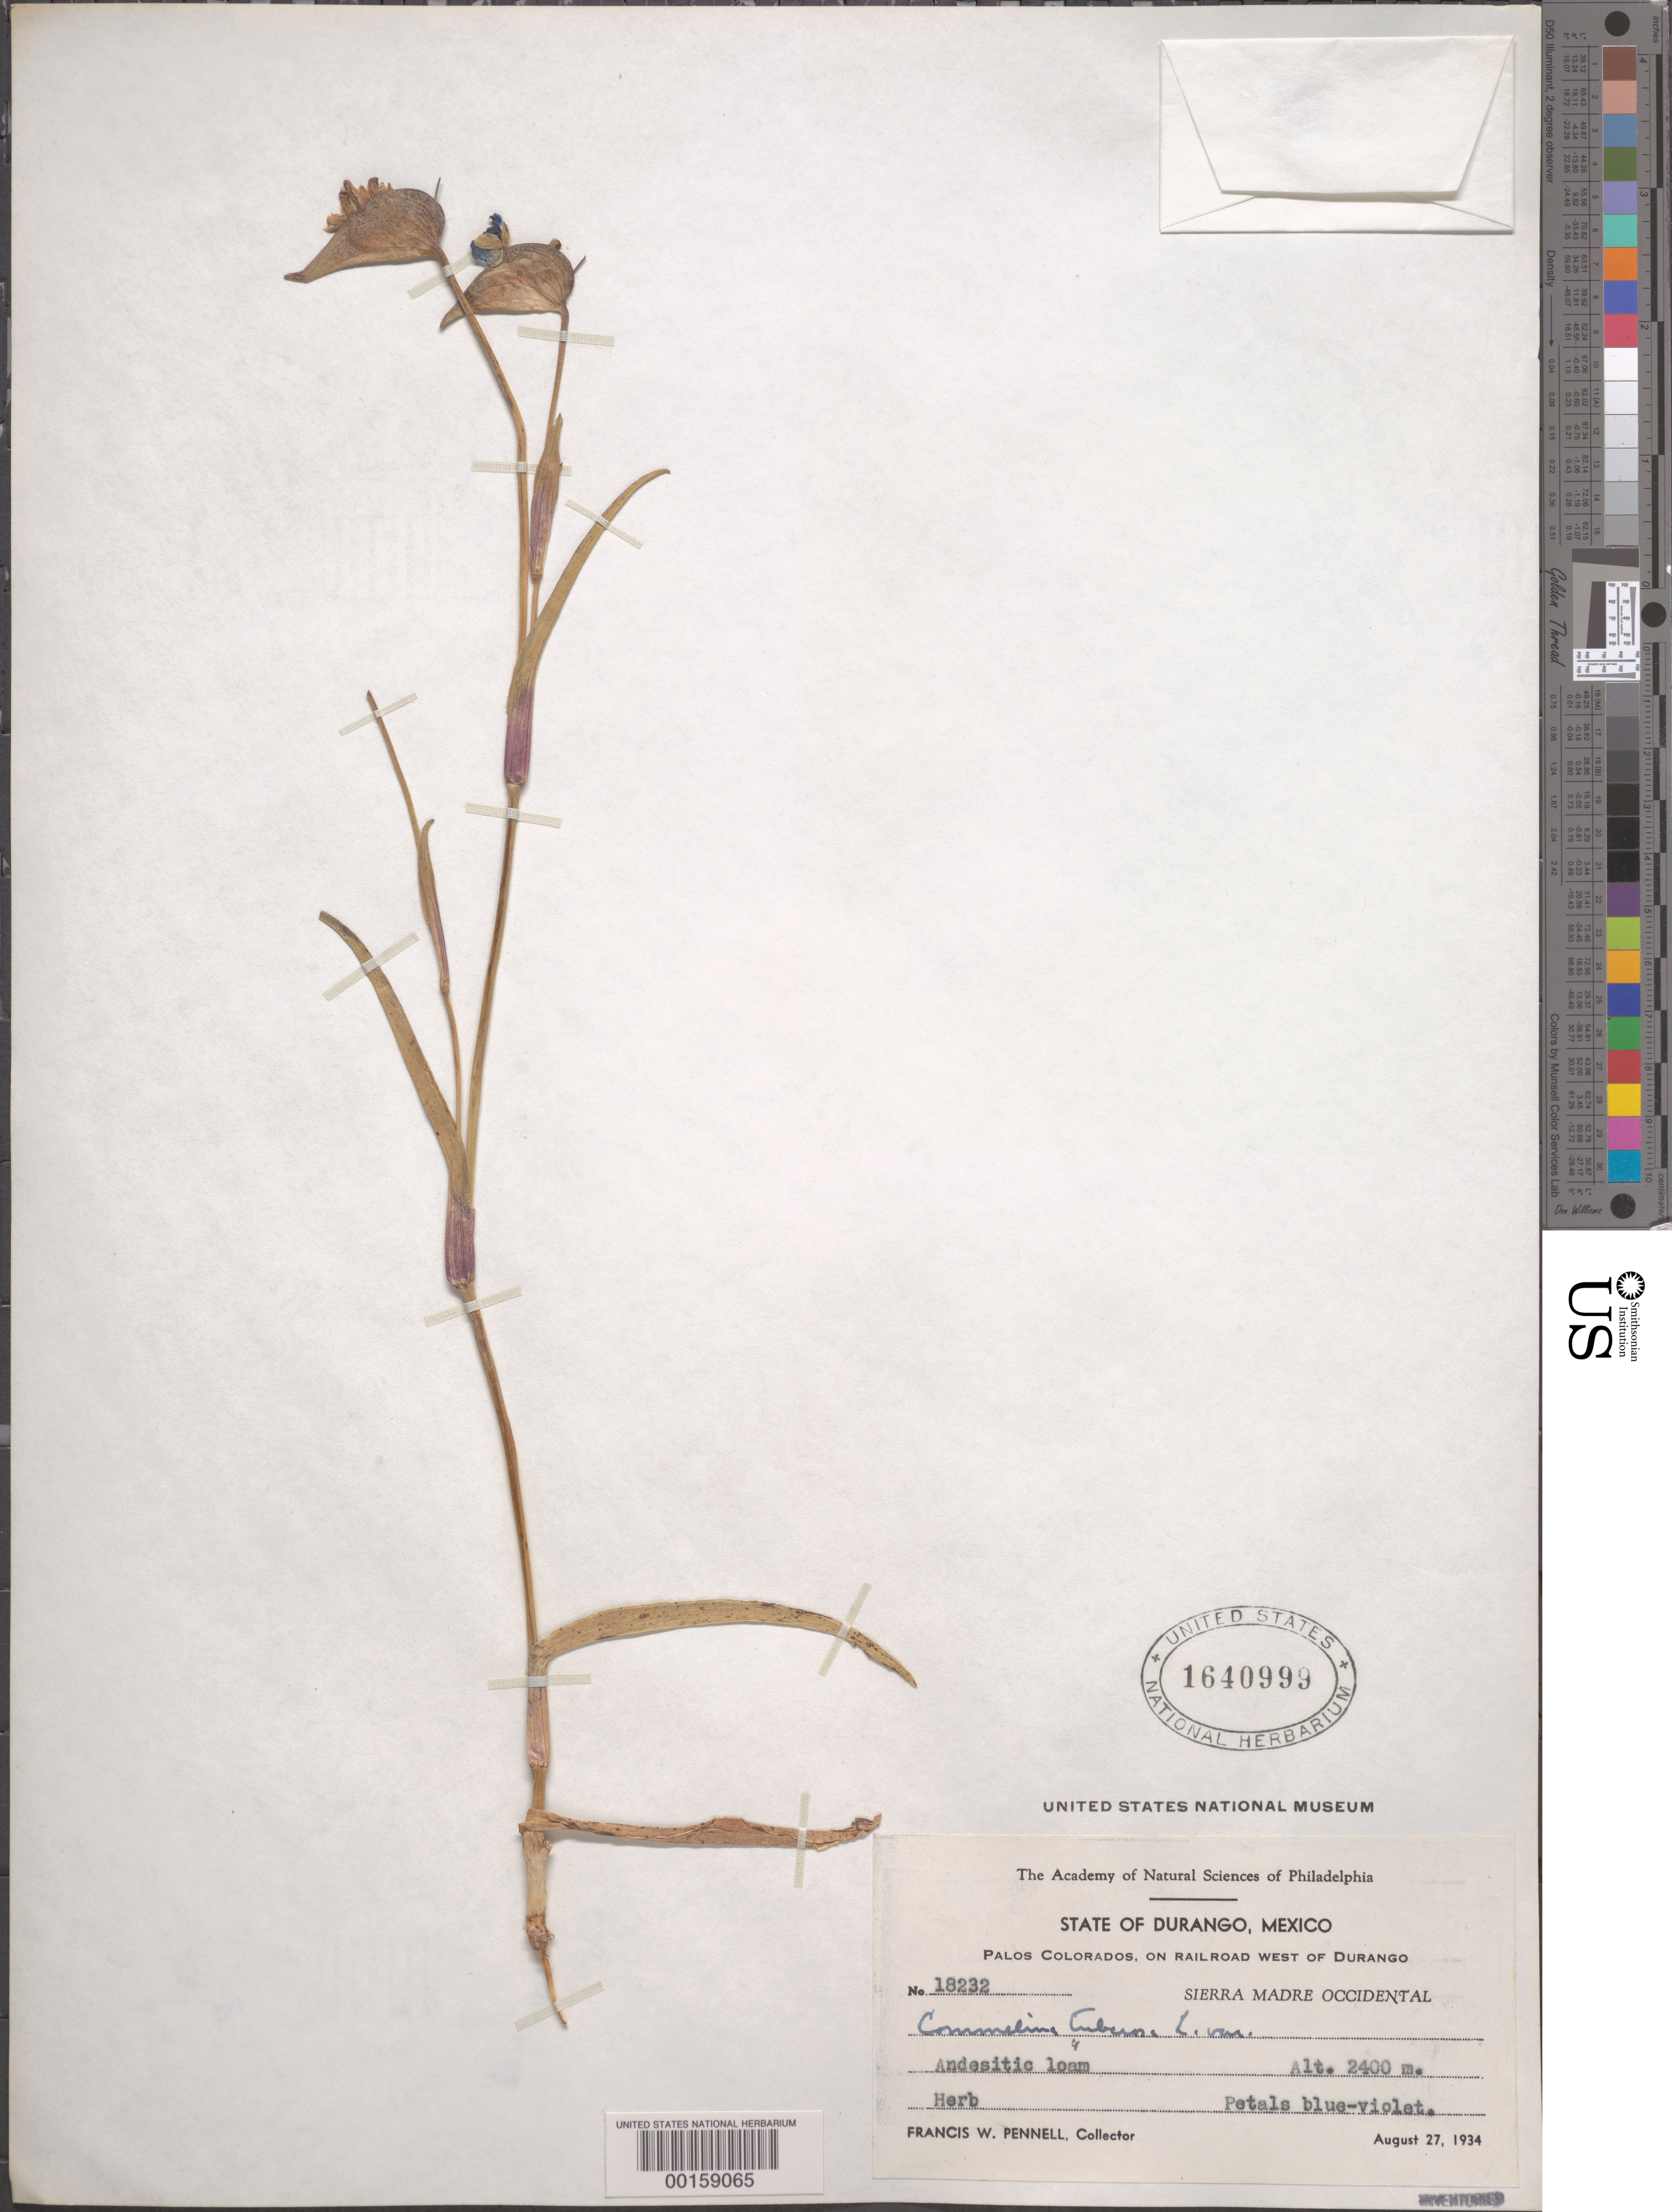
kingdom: Plantae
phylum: Tracheophyta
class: Liliopsida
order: Commelinales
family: Commelinaceae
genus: Commelina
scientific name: Commelina tuberosa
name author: L.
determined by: Faden, Robert B., (US), Smithsonian Institution - National Museum of Natural History (UNITED STATES)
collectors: F. W. Pennell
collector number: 18232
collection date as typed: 27 Aug 1934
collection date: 1934-08-27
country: Mexico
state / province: Durango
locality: Palos colorados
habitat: Railroad tracks; andesitic loam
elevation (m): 2400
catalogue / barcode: US 1640999